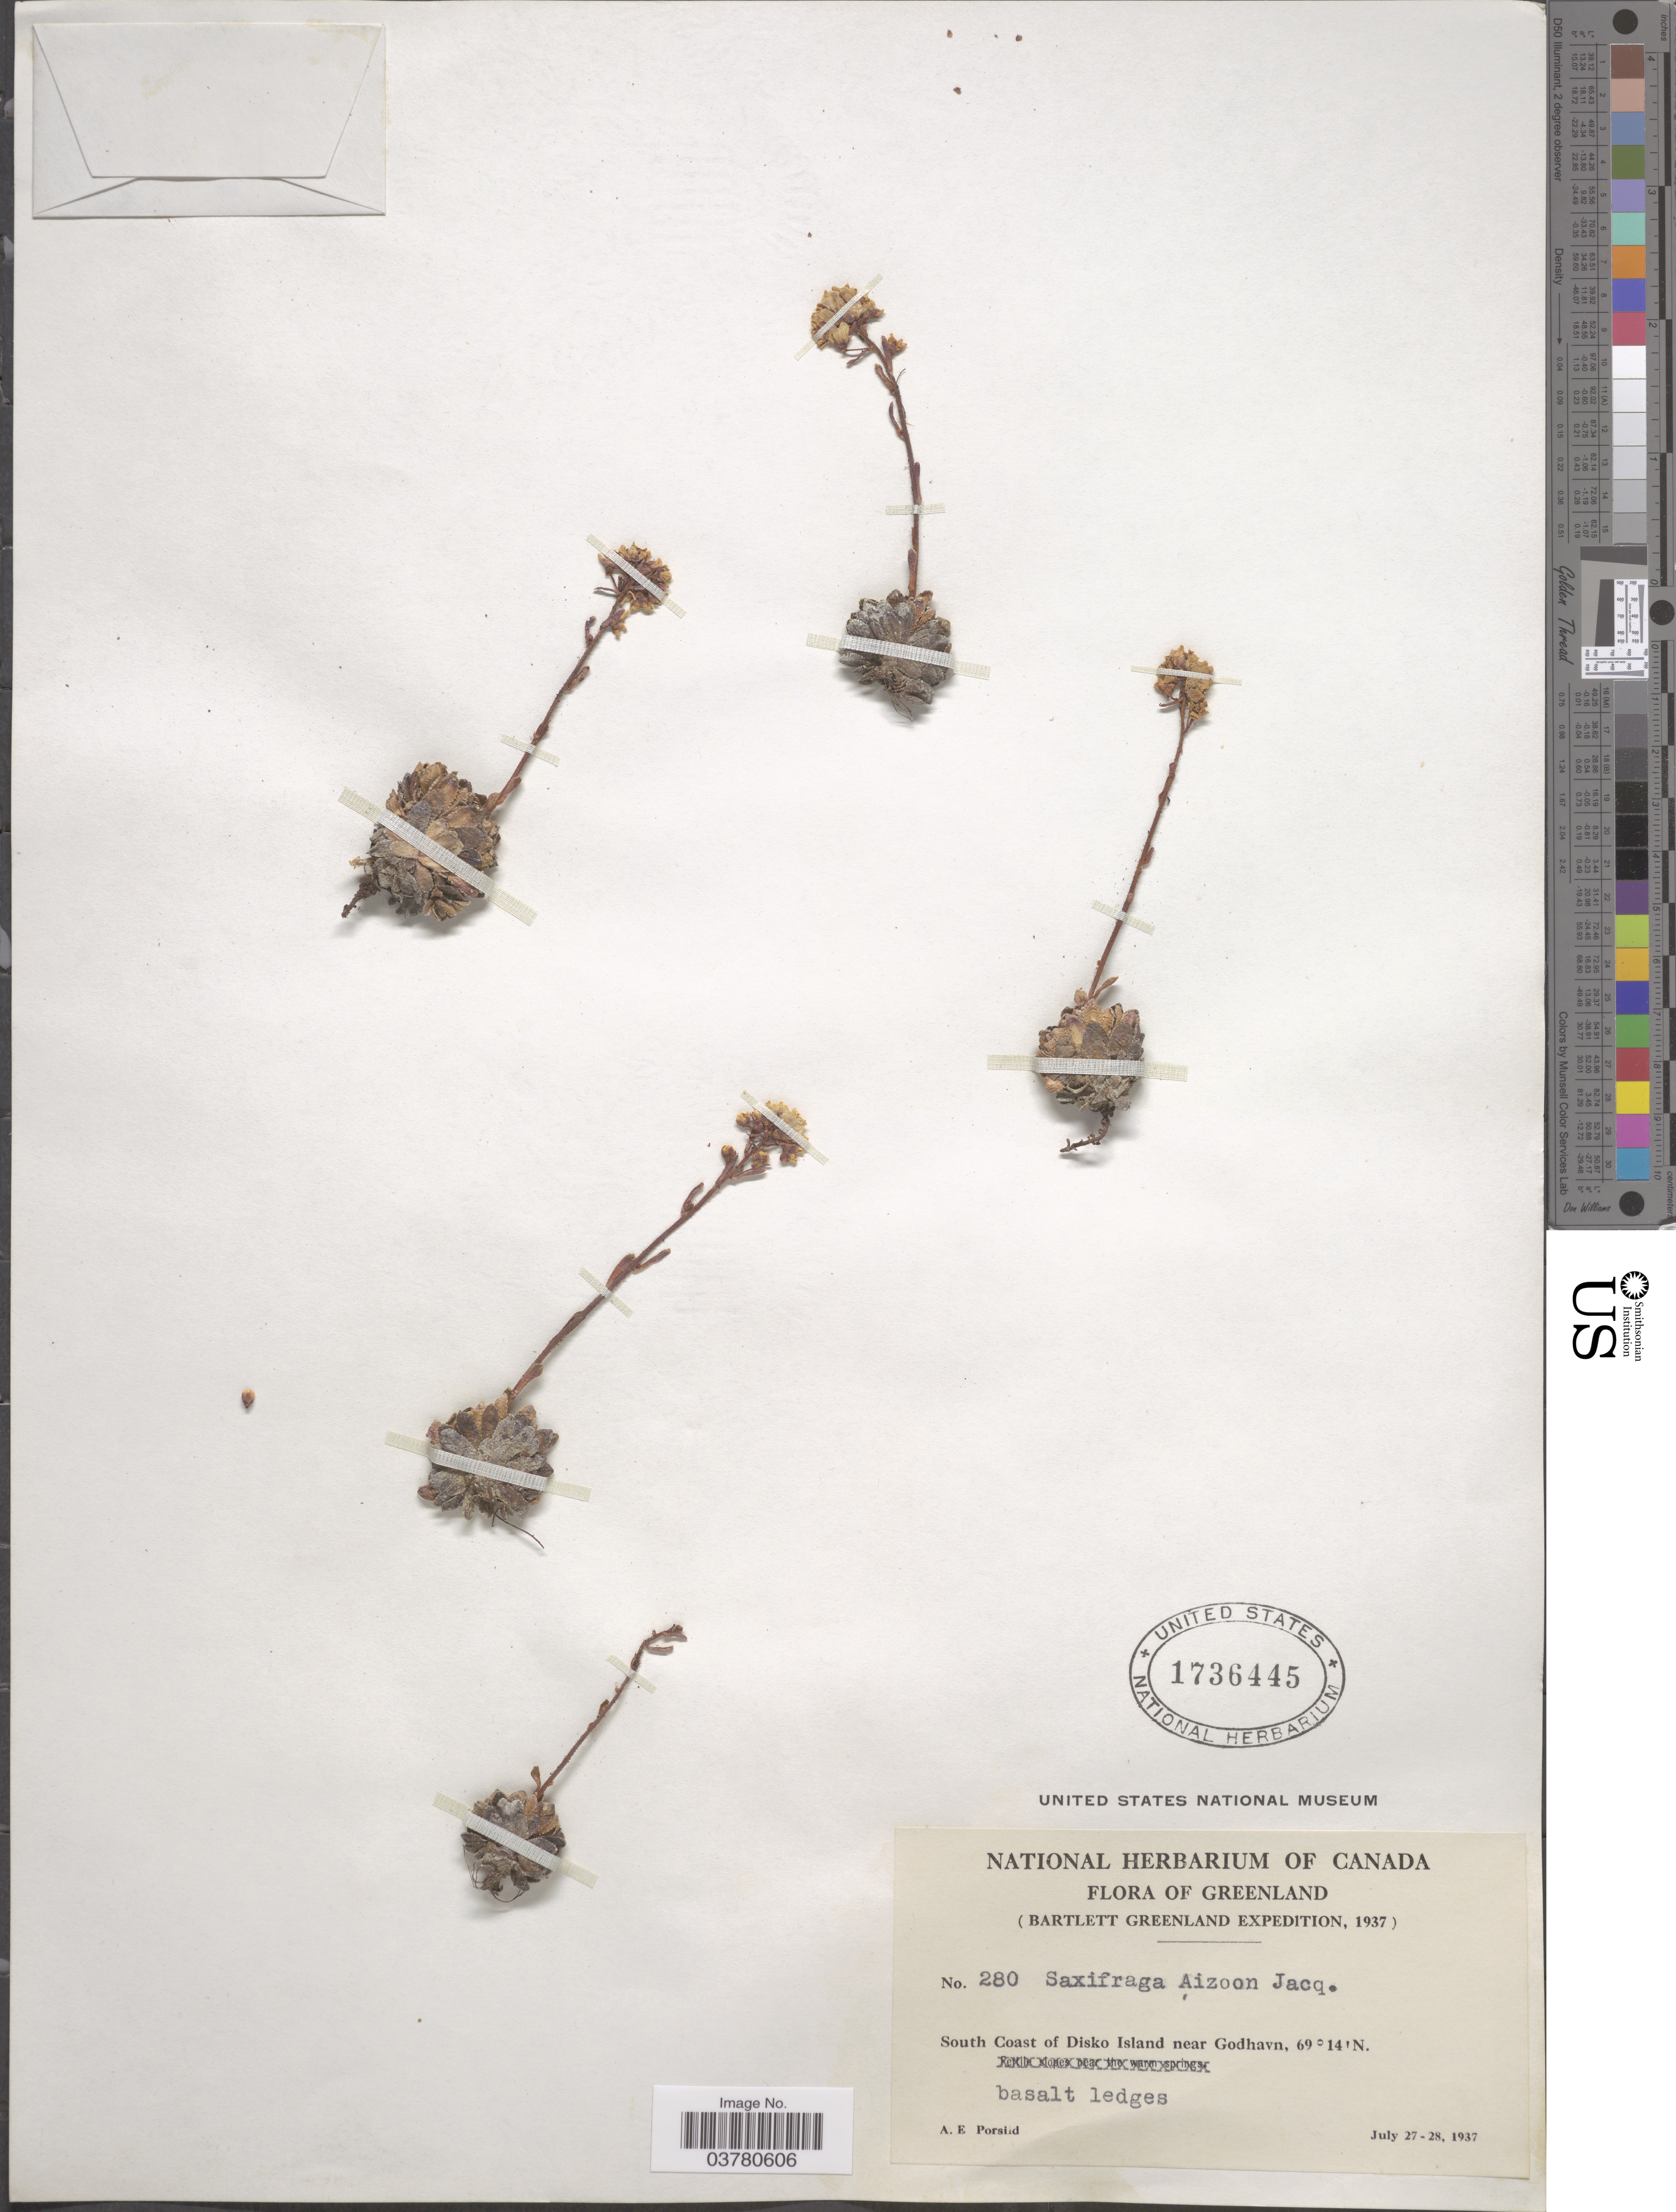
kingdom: Plantae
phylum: Tracheophyta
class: Magnoliopsida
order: Saxifragales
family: Saxifragaceae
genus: Saxifraga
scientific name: Saxifraga paniculata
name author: Mill.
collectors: A. E. Porsild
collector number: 280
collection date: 1937-07-27/1937-07-28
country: Greenland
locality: (Bartlett Greenland Expedition, 1937). South Coast of Disko Island near Godhavn.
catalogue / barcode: US 1736445